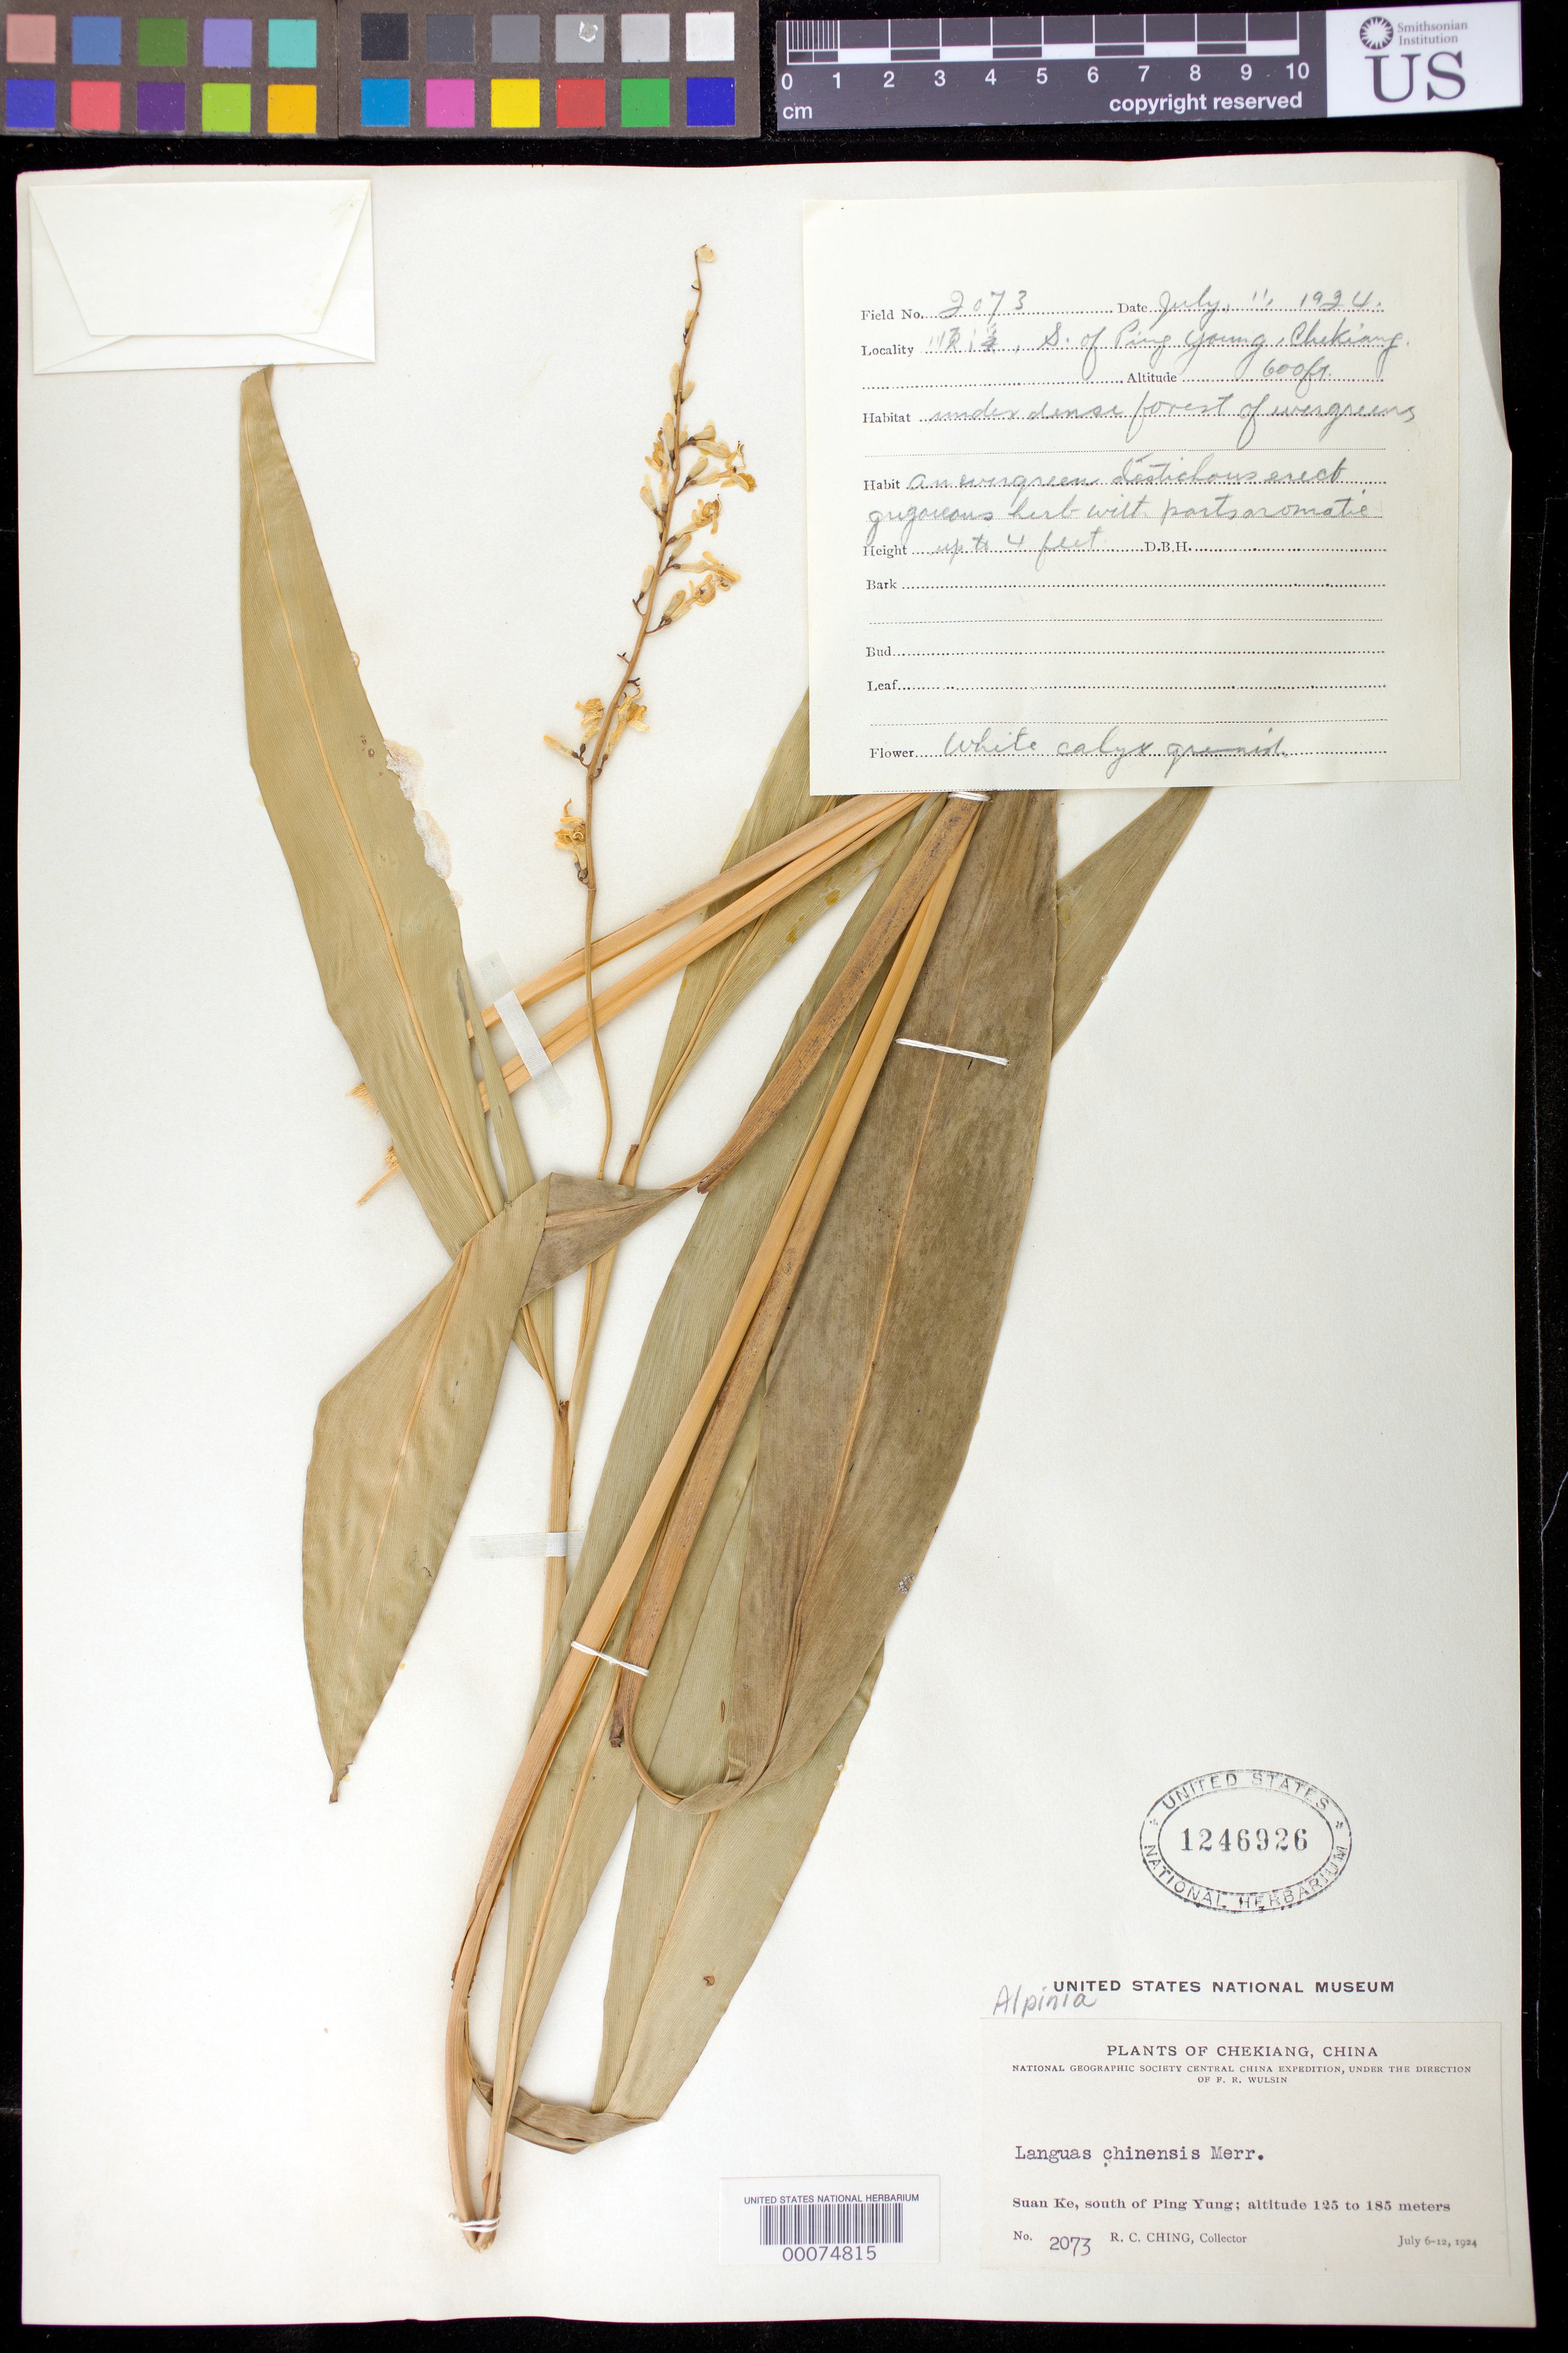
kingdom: Plantae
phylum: Tracheophyta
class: Liliopsida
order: Zingiberales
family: Zingiberaceae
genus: Alpinia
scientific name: Alpinia chinensis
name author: (Retz.) Roscoe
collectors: R. C. Ching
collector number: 2073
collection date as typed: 06 Jul 1924 to 12 Jul 1924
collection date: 1924-07-06/1924-07-12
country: China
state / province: Zhejiang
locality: Suan ke, south of ping yung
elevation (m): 125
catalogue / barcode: US 1246926